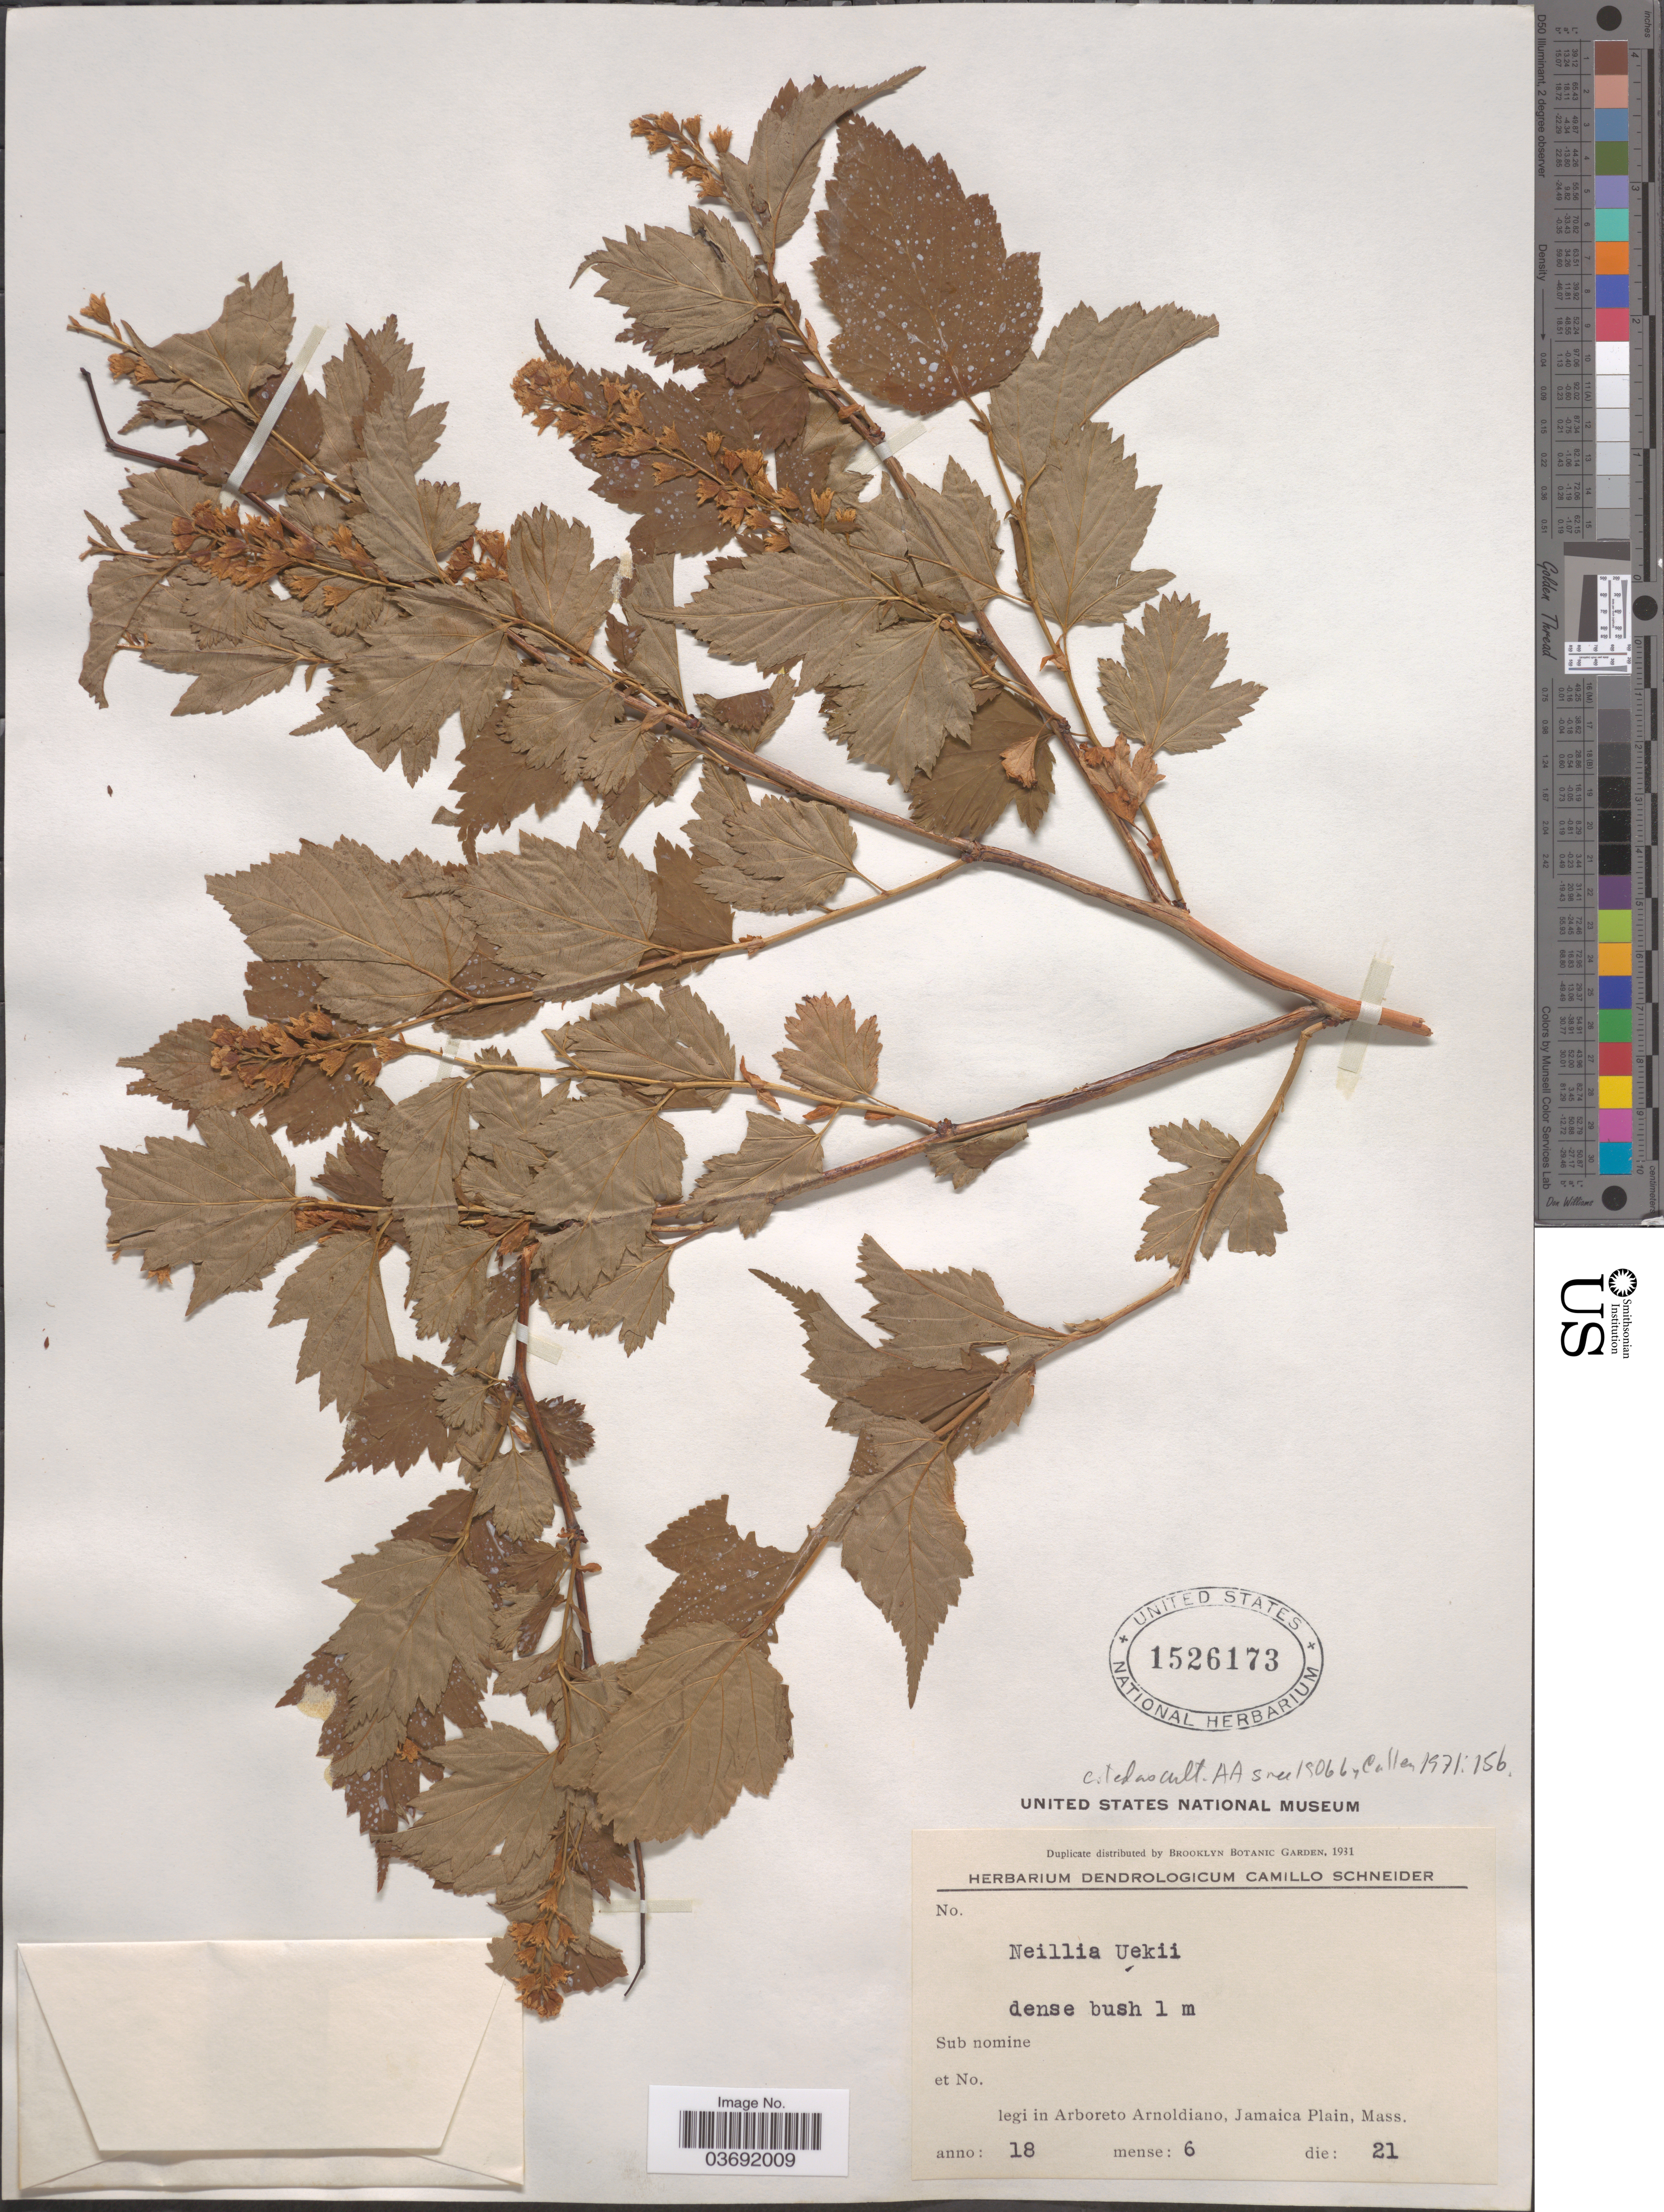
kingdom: Plantae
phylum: Tracheophyta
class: Magnoliopsida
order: Rosales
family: Rosaceae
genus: Neillia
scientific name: Neillia uekii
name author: Nakai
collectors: C. K. Schneider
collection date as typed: Transcribed d/m/y: 21/6/18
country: United States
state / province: Massachusetts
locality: In Arboreto Arnoldiano, Jamaica Plain, Mass.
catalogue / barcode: US 1526173